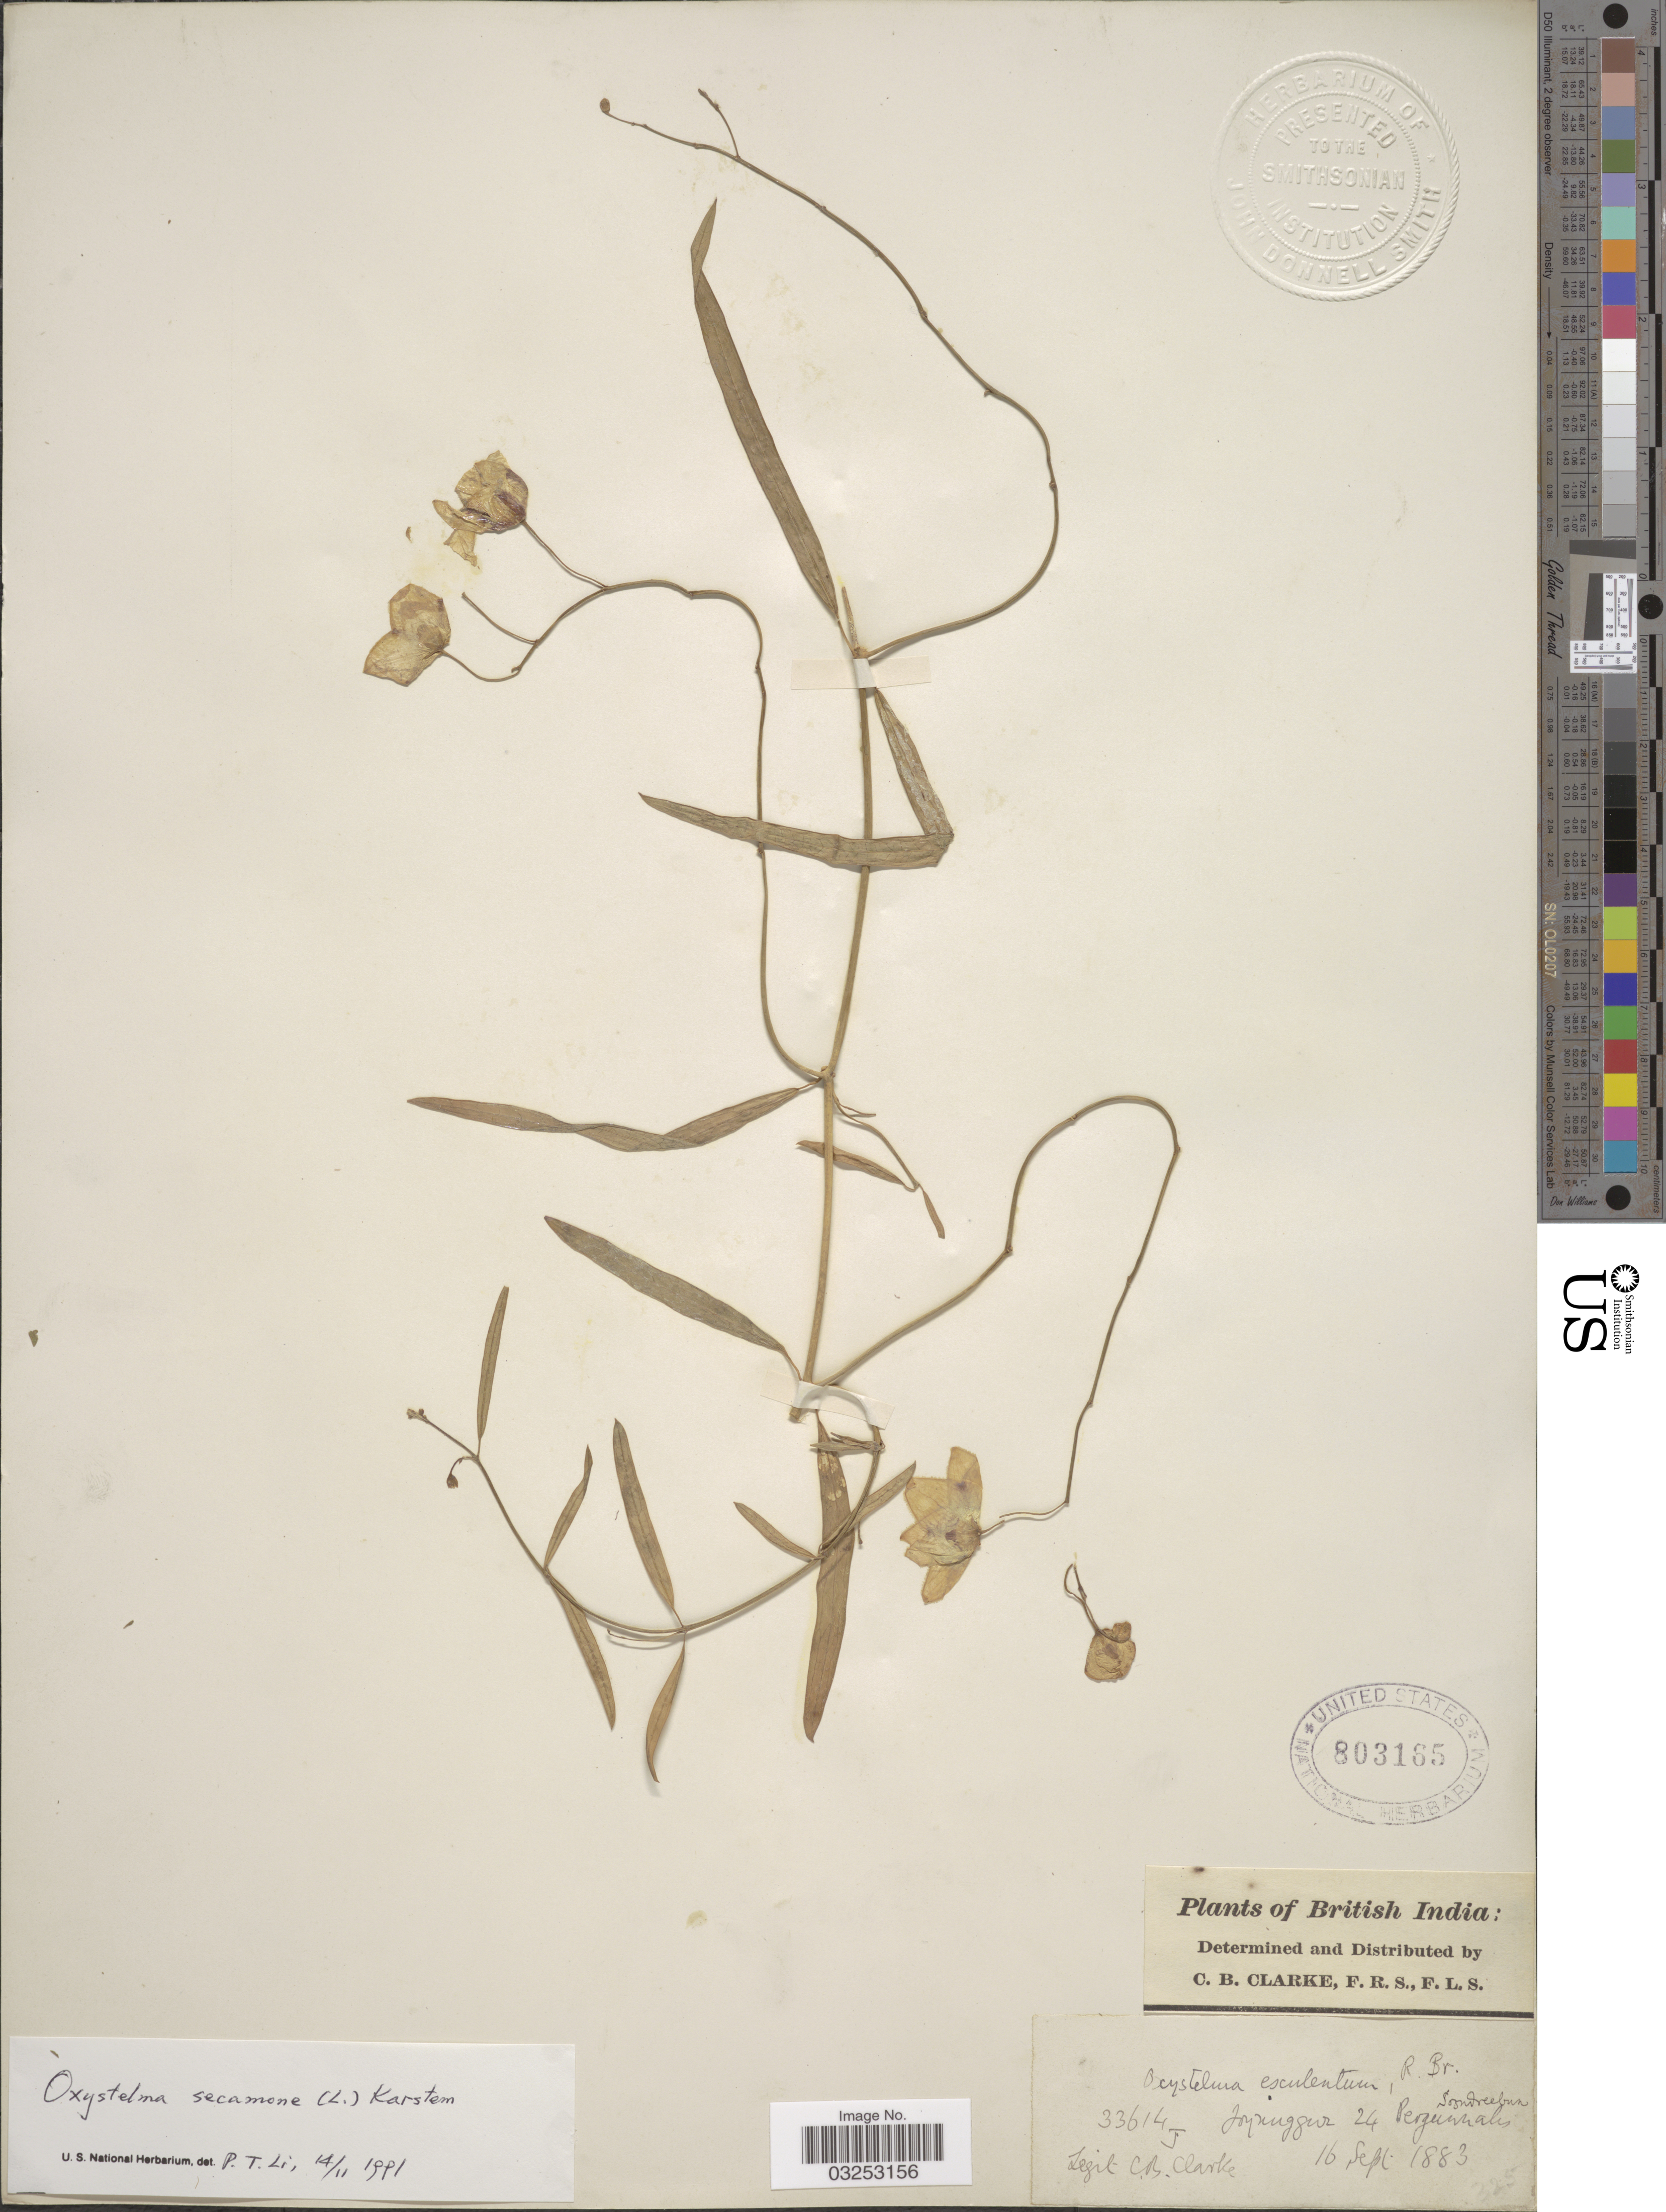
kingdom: Plantae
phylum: Tracheophyta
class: Magnoliopsida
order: Gentianales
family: Apocynaceae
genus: Oxystelma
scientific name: Oxystelma secamone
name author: K. Schum.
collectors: C. B. Clarke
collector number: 33614F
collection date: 1883-09-16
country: India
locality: British India, Joynuggur 24 Pergunnahs Soondreebun.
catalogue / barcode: US 803165